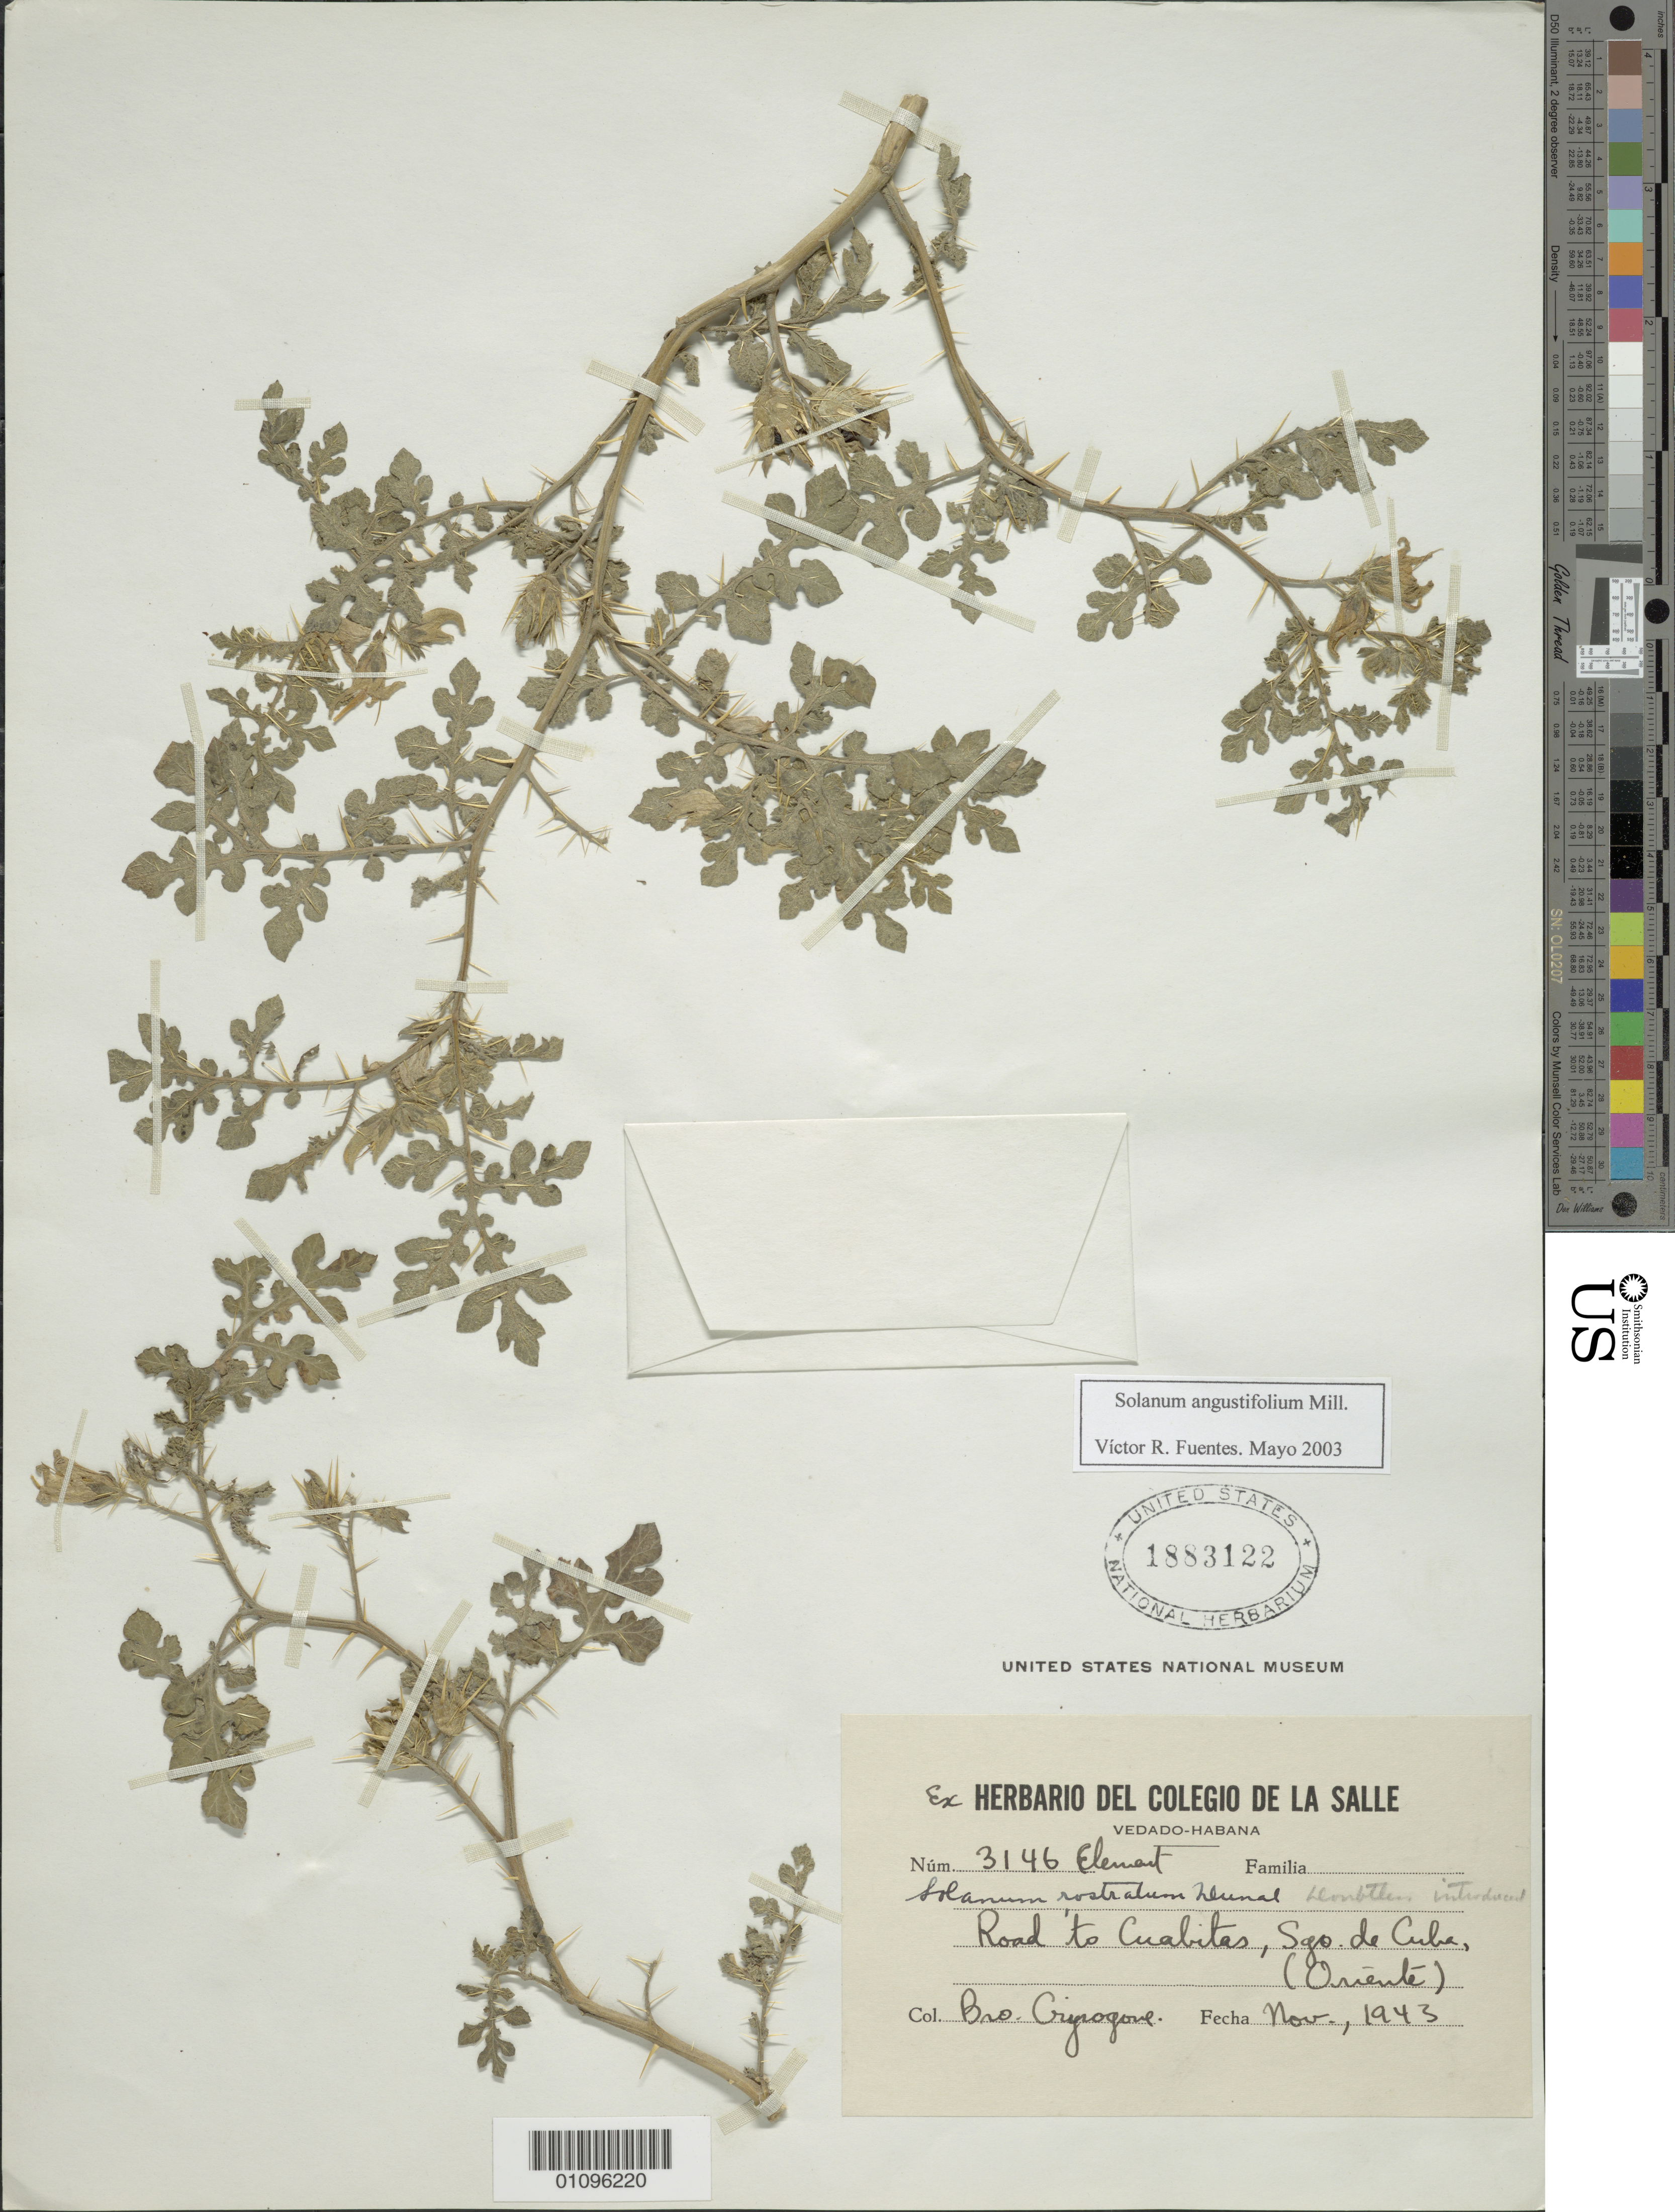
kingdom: Plantae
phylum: Tracheophyta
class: Magnoliopsida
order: Solanales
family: Solanaceae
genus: Solanum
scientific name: Solanum angustifolium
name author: Mill.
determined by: Fuentes, V. R.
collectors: B. Chrysogone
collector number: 3146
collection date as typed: Nov 1943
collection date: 1943-11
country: Cuba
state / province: Santiago de Cuba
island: Cuba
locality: Santiago de Cuba, road to Cuabitas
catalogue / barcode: US 1883122